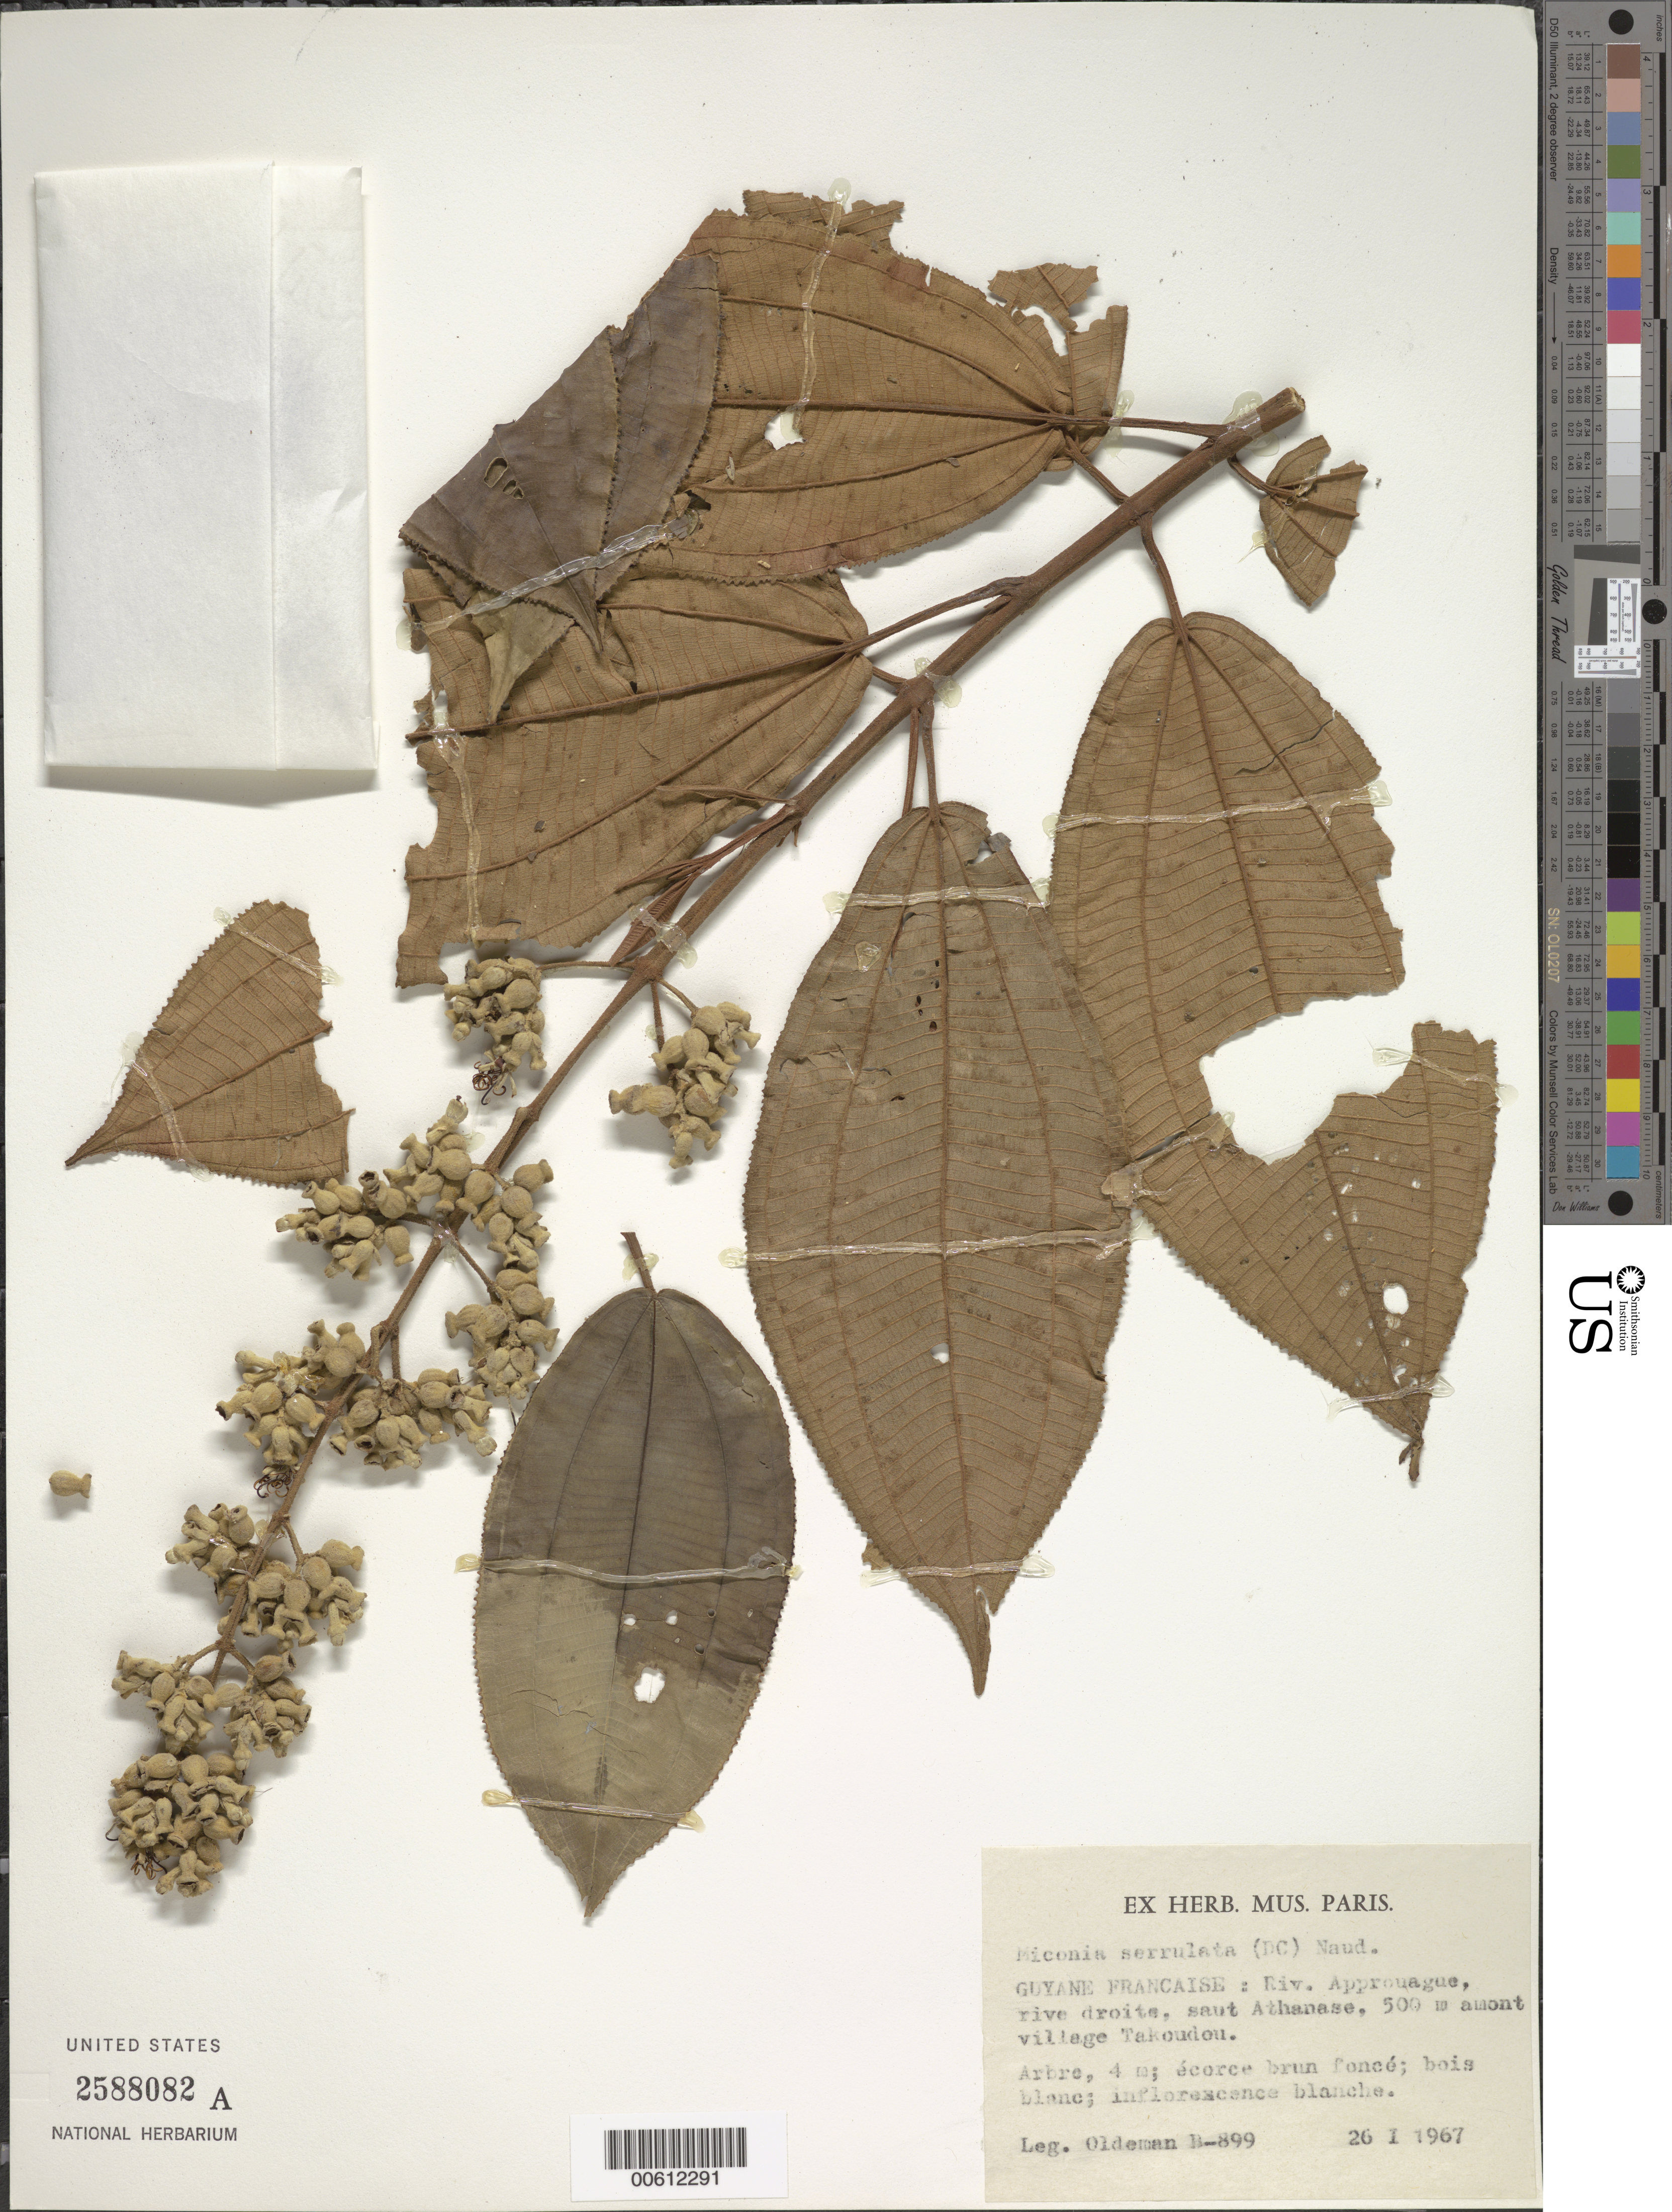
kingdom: Plantae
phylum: Tracheophyta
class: Magnoliopsida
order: Myrtales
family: Melastomataceae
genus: Miconia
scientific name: Miconia serrulata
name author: (DC.) Naudin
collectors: R. Oldeman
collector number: B 899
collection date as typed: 26-Jan-67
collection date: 1967-01-26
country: French Guiana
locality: Approuague R., saut Athanase, 500 m amont village Takoudou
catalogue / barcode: US 2588082A